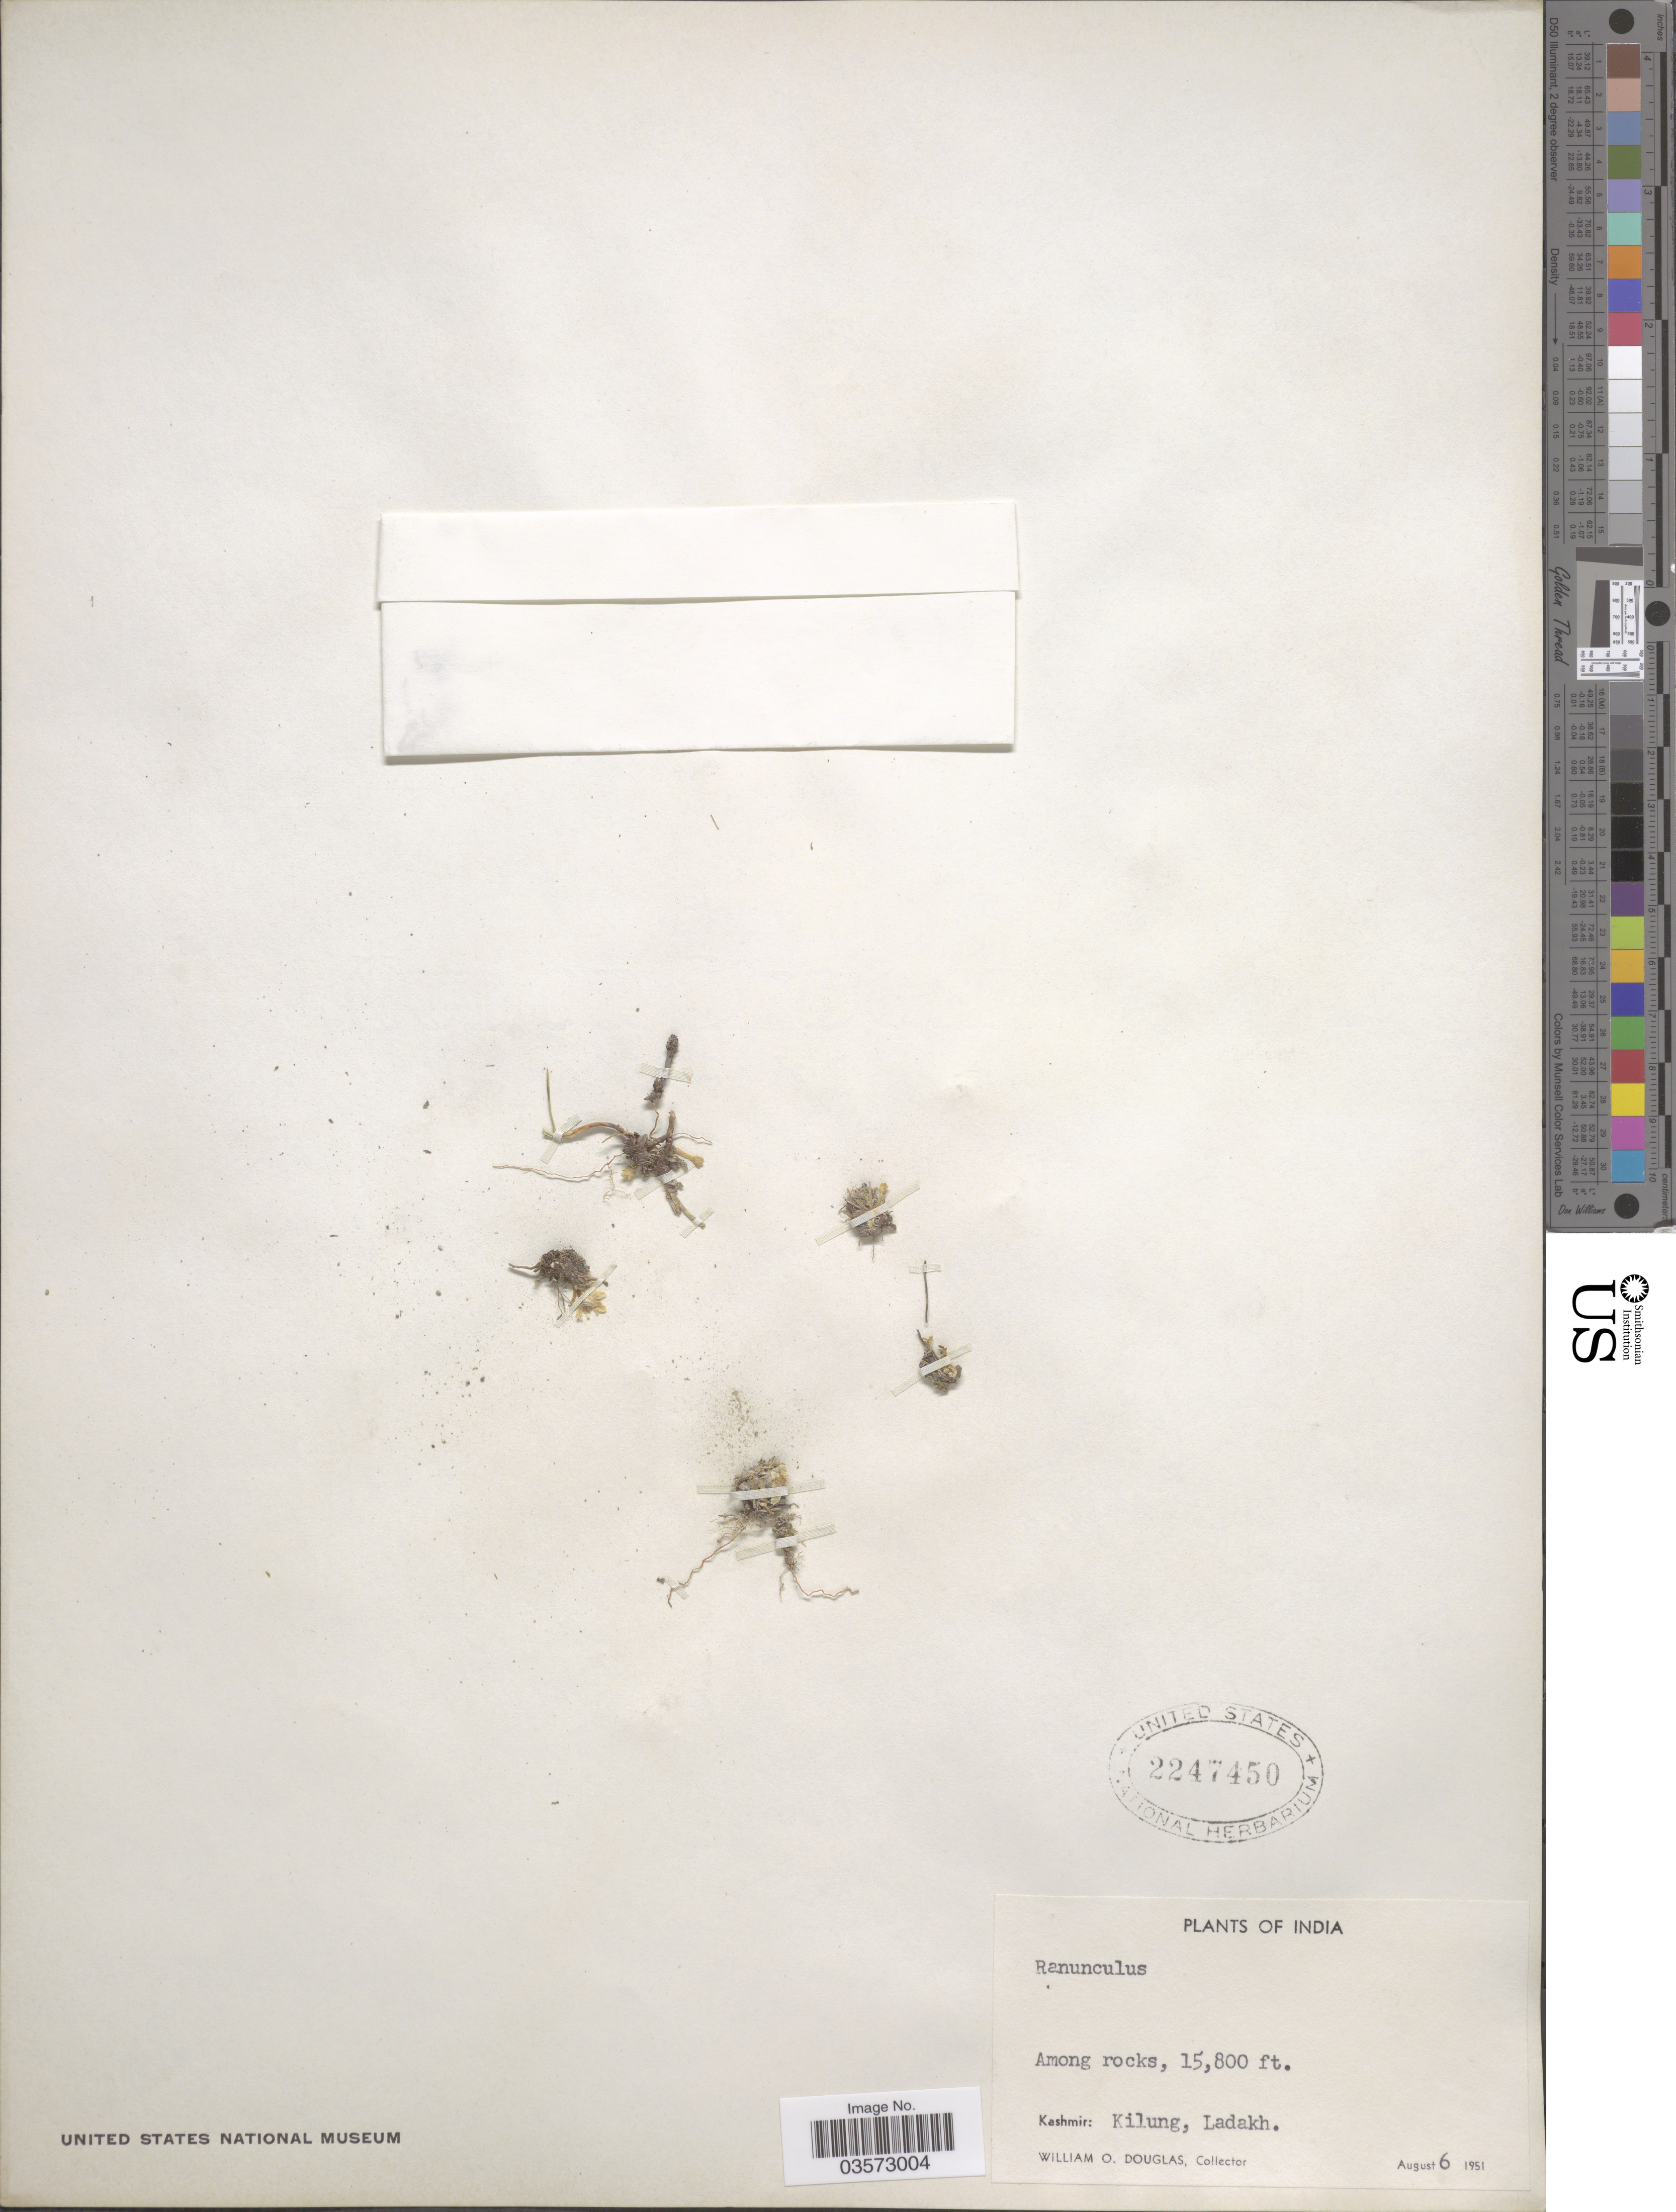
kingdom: Plantae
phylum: Tracheophyta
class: Magnoliopsida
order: Ranunculales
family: Ranunculaceae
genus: Ranunculus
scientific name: Ranunculus sp.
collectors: W. Douglas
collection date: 1951-08-06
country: India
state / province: Jammu and Kashmir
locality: Kashmir: Kilung, Ladakh.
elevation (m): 4816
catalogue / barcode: US 2247450